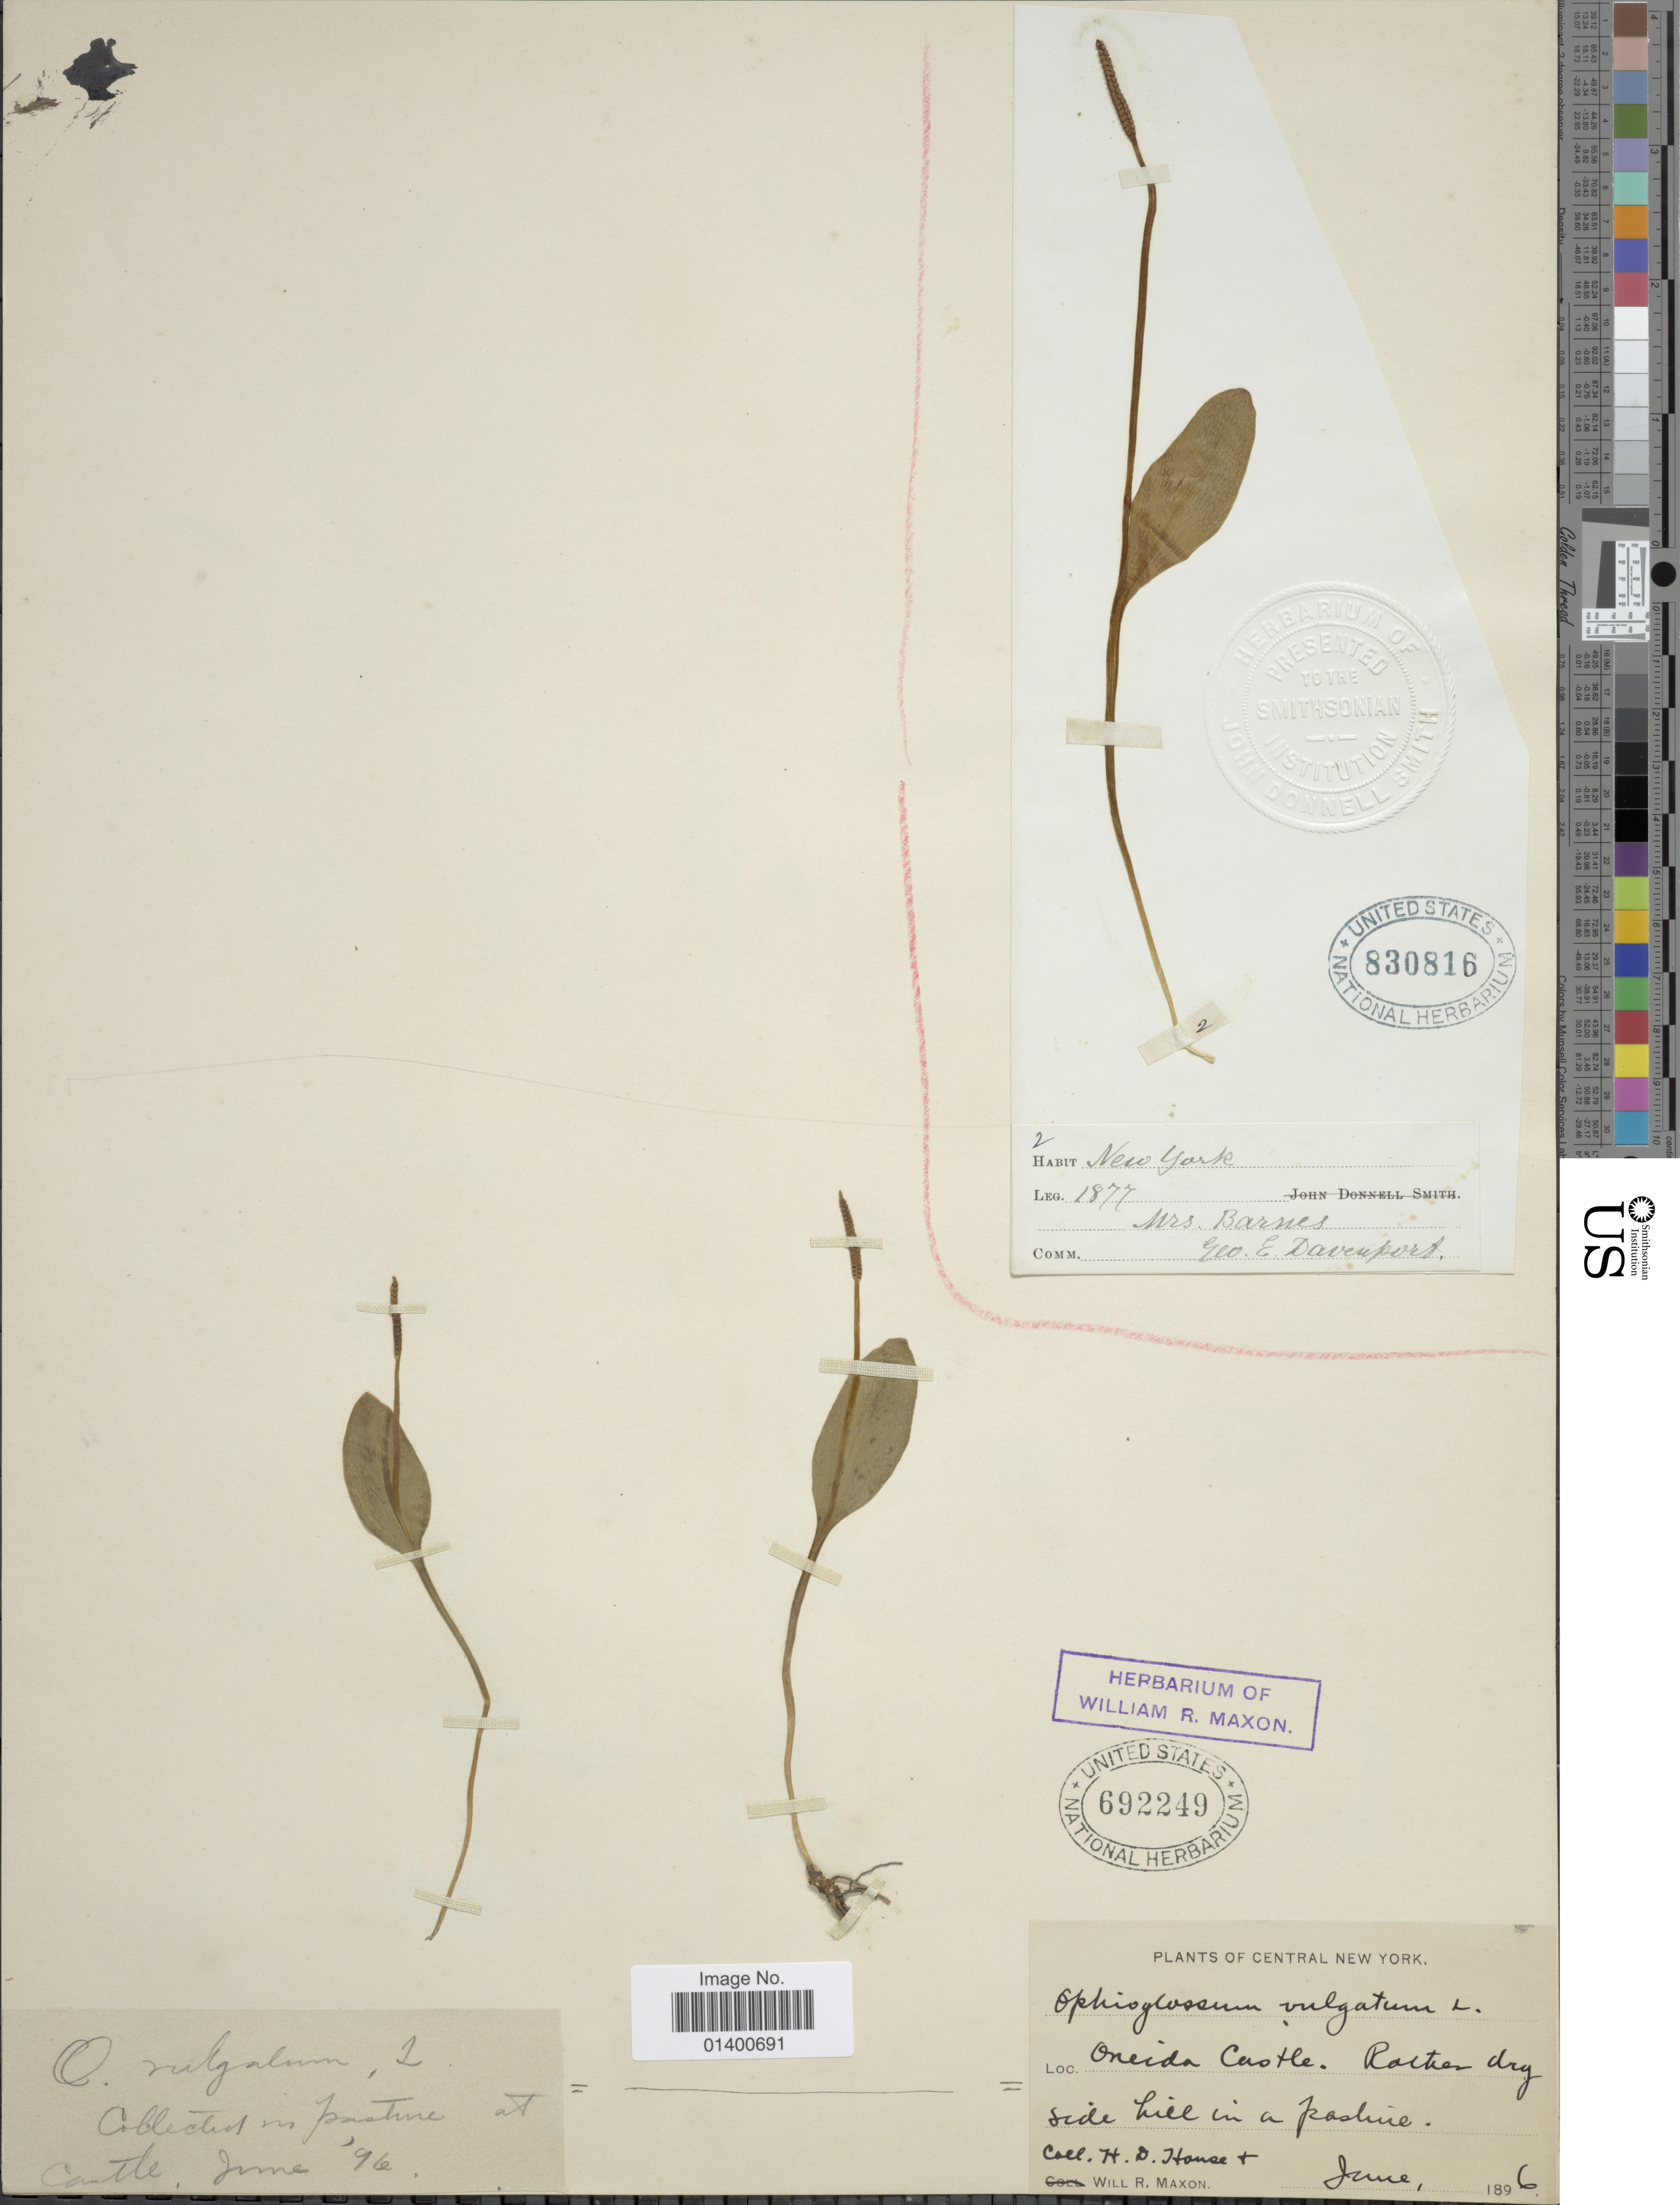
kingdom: Plantae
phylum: Tracheophyta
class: Polypodiopsida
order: Ophioglossales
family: Ophioglossaceae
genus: Ophioglossum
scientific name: Ophioglossum vulgatum var. pseudopodum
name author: (S.F. Blake) Farw.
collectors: W. R. Maxon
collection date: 1896-06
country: United States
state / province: New York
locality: Central New York, Oneida Castle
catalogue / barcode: US 692249